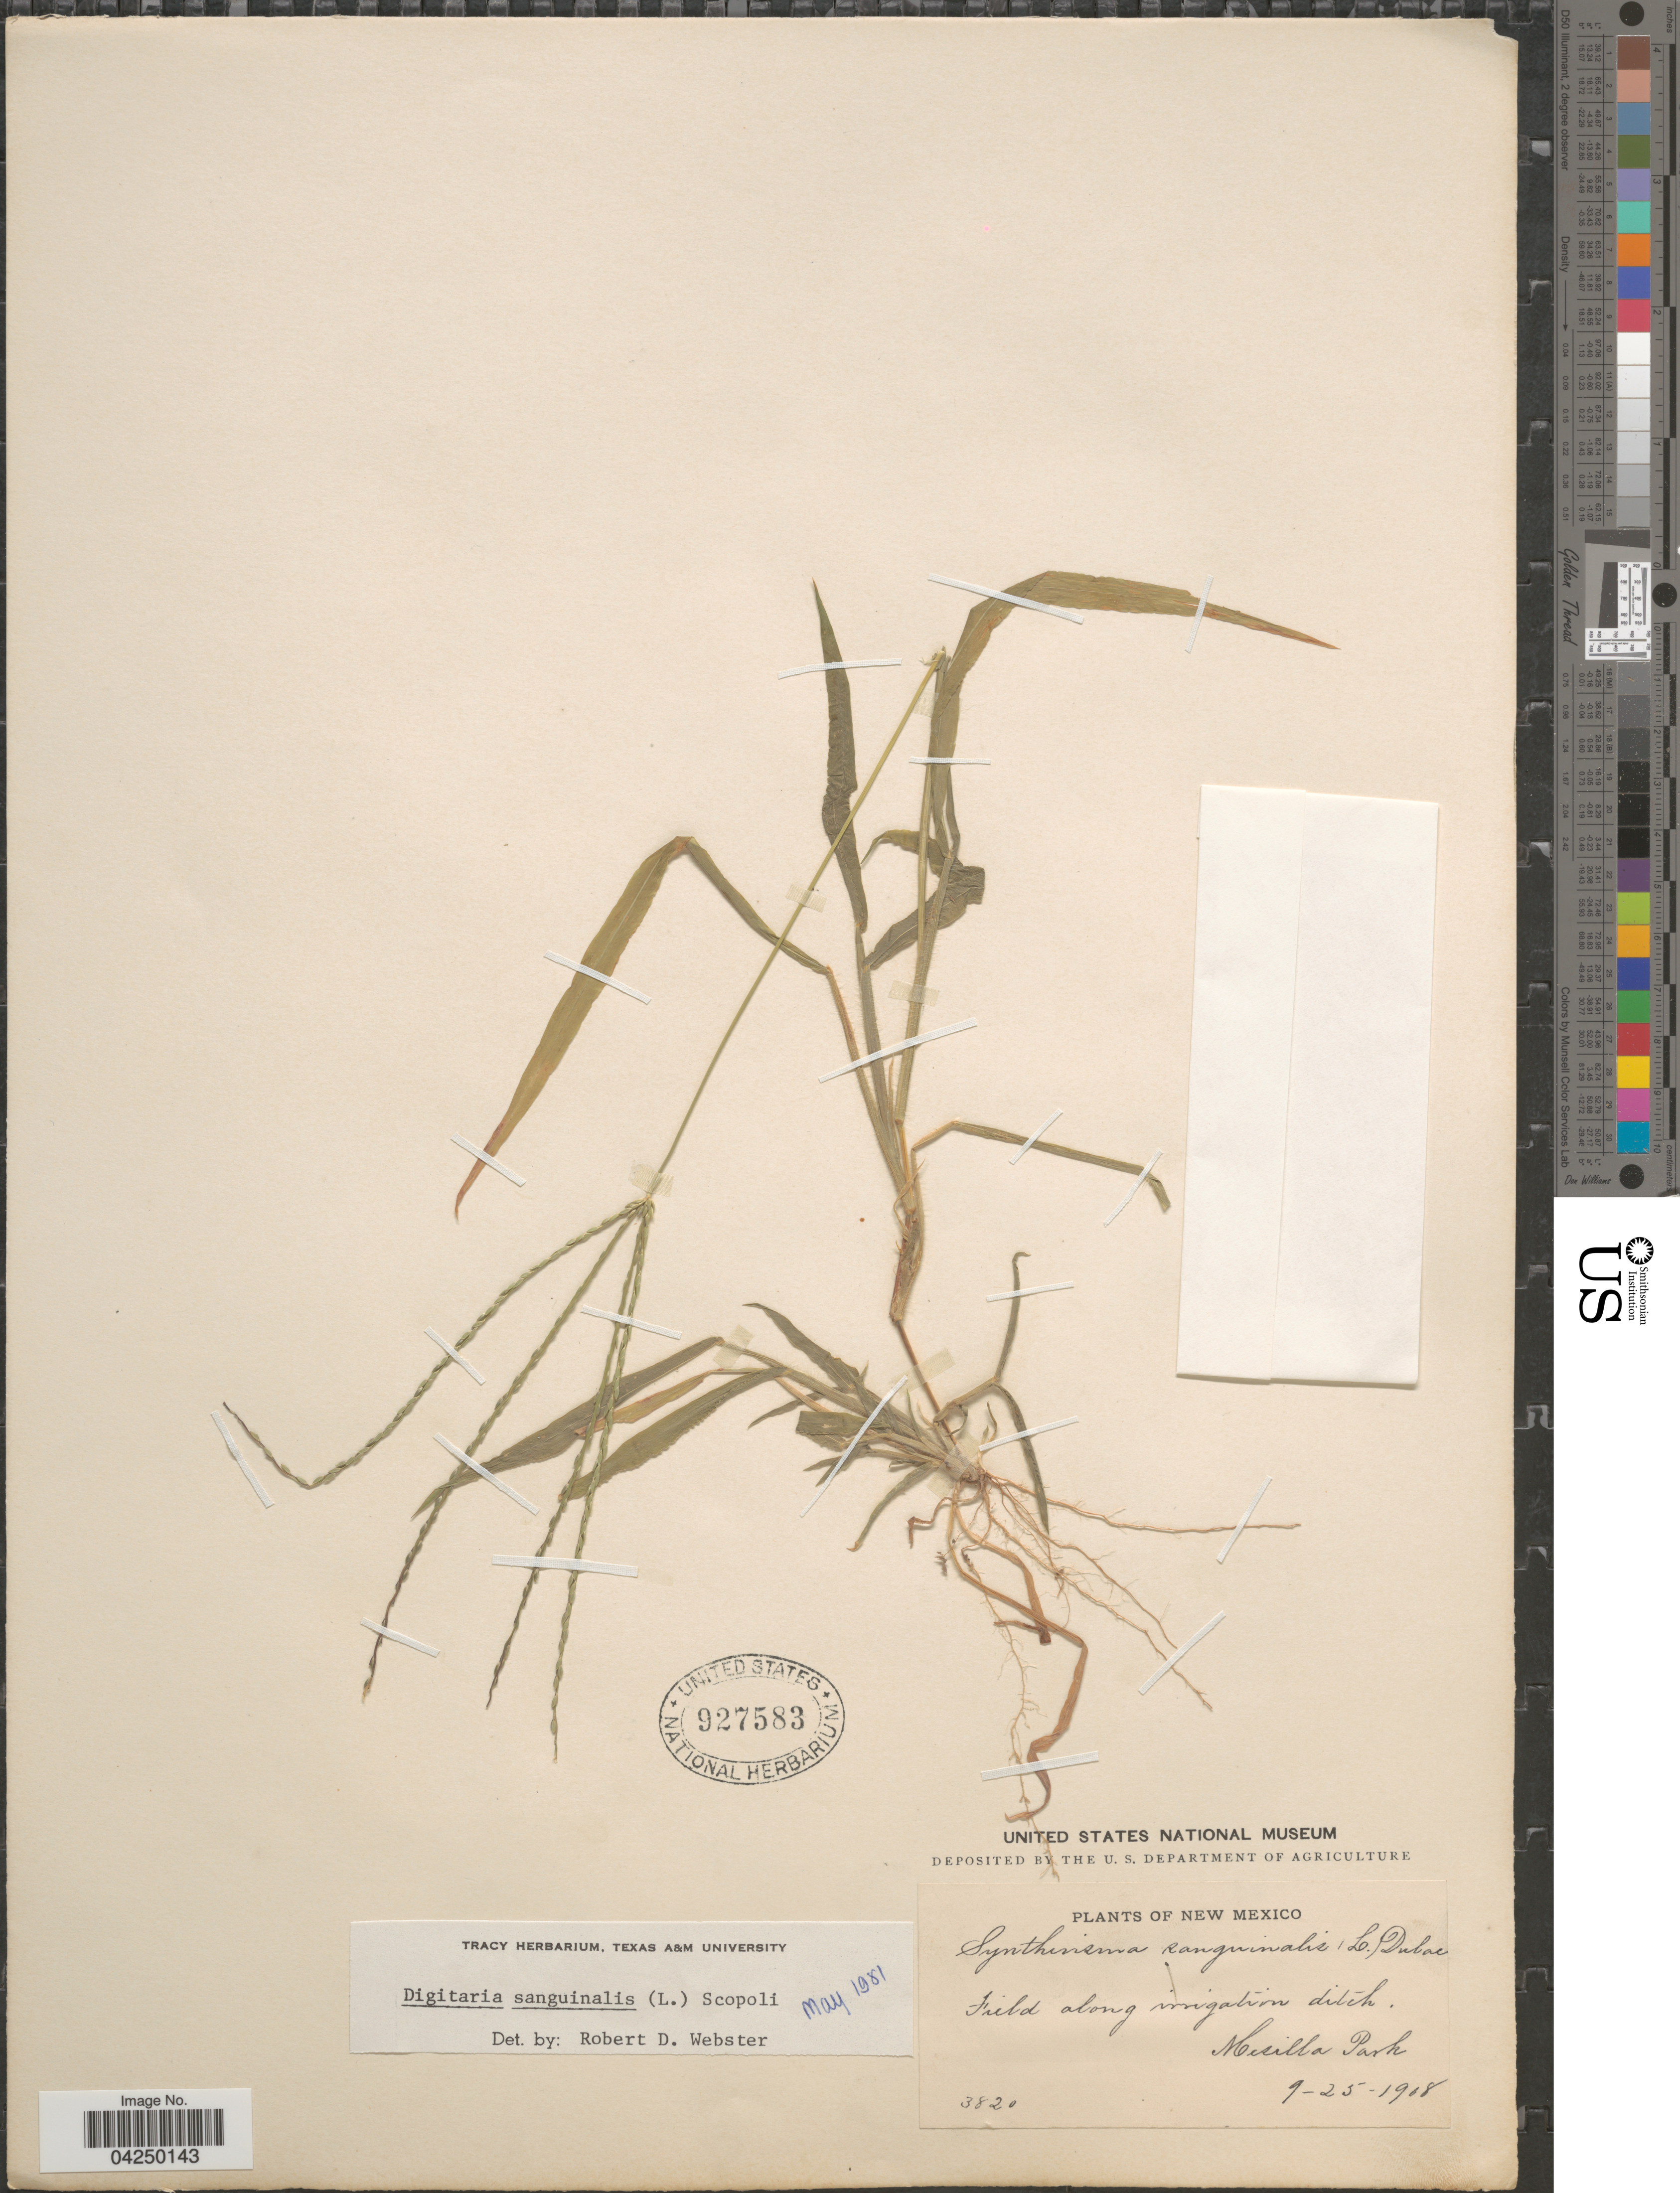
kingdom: Plantae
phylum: Tracheophyta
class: Liliopsida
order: Poales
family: Poaceae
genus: Digitaria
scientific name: Digitaria sanguinalis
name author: (L.) Scop.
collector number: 3820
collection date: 1908-09-25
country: United States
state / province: New Mexico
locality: Field along irrigation ditch. Mesilla Park.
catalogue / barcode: US 927583